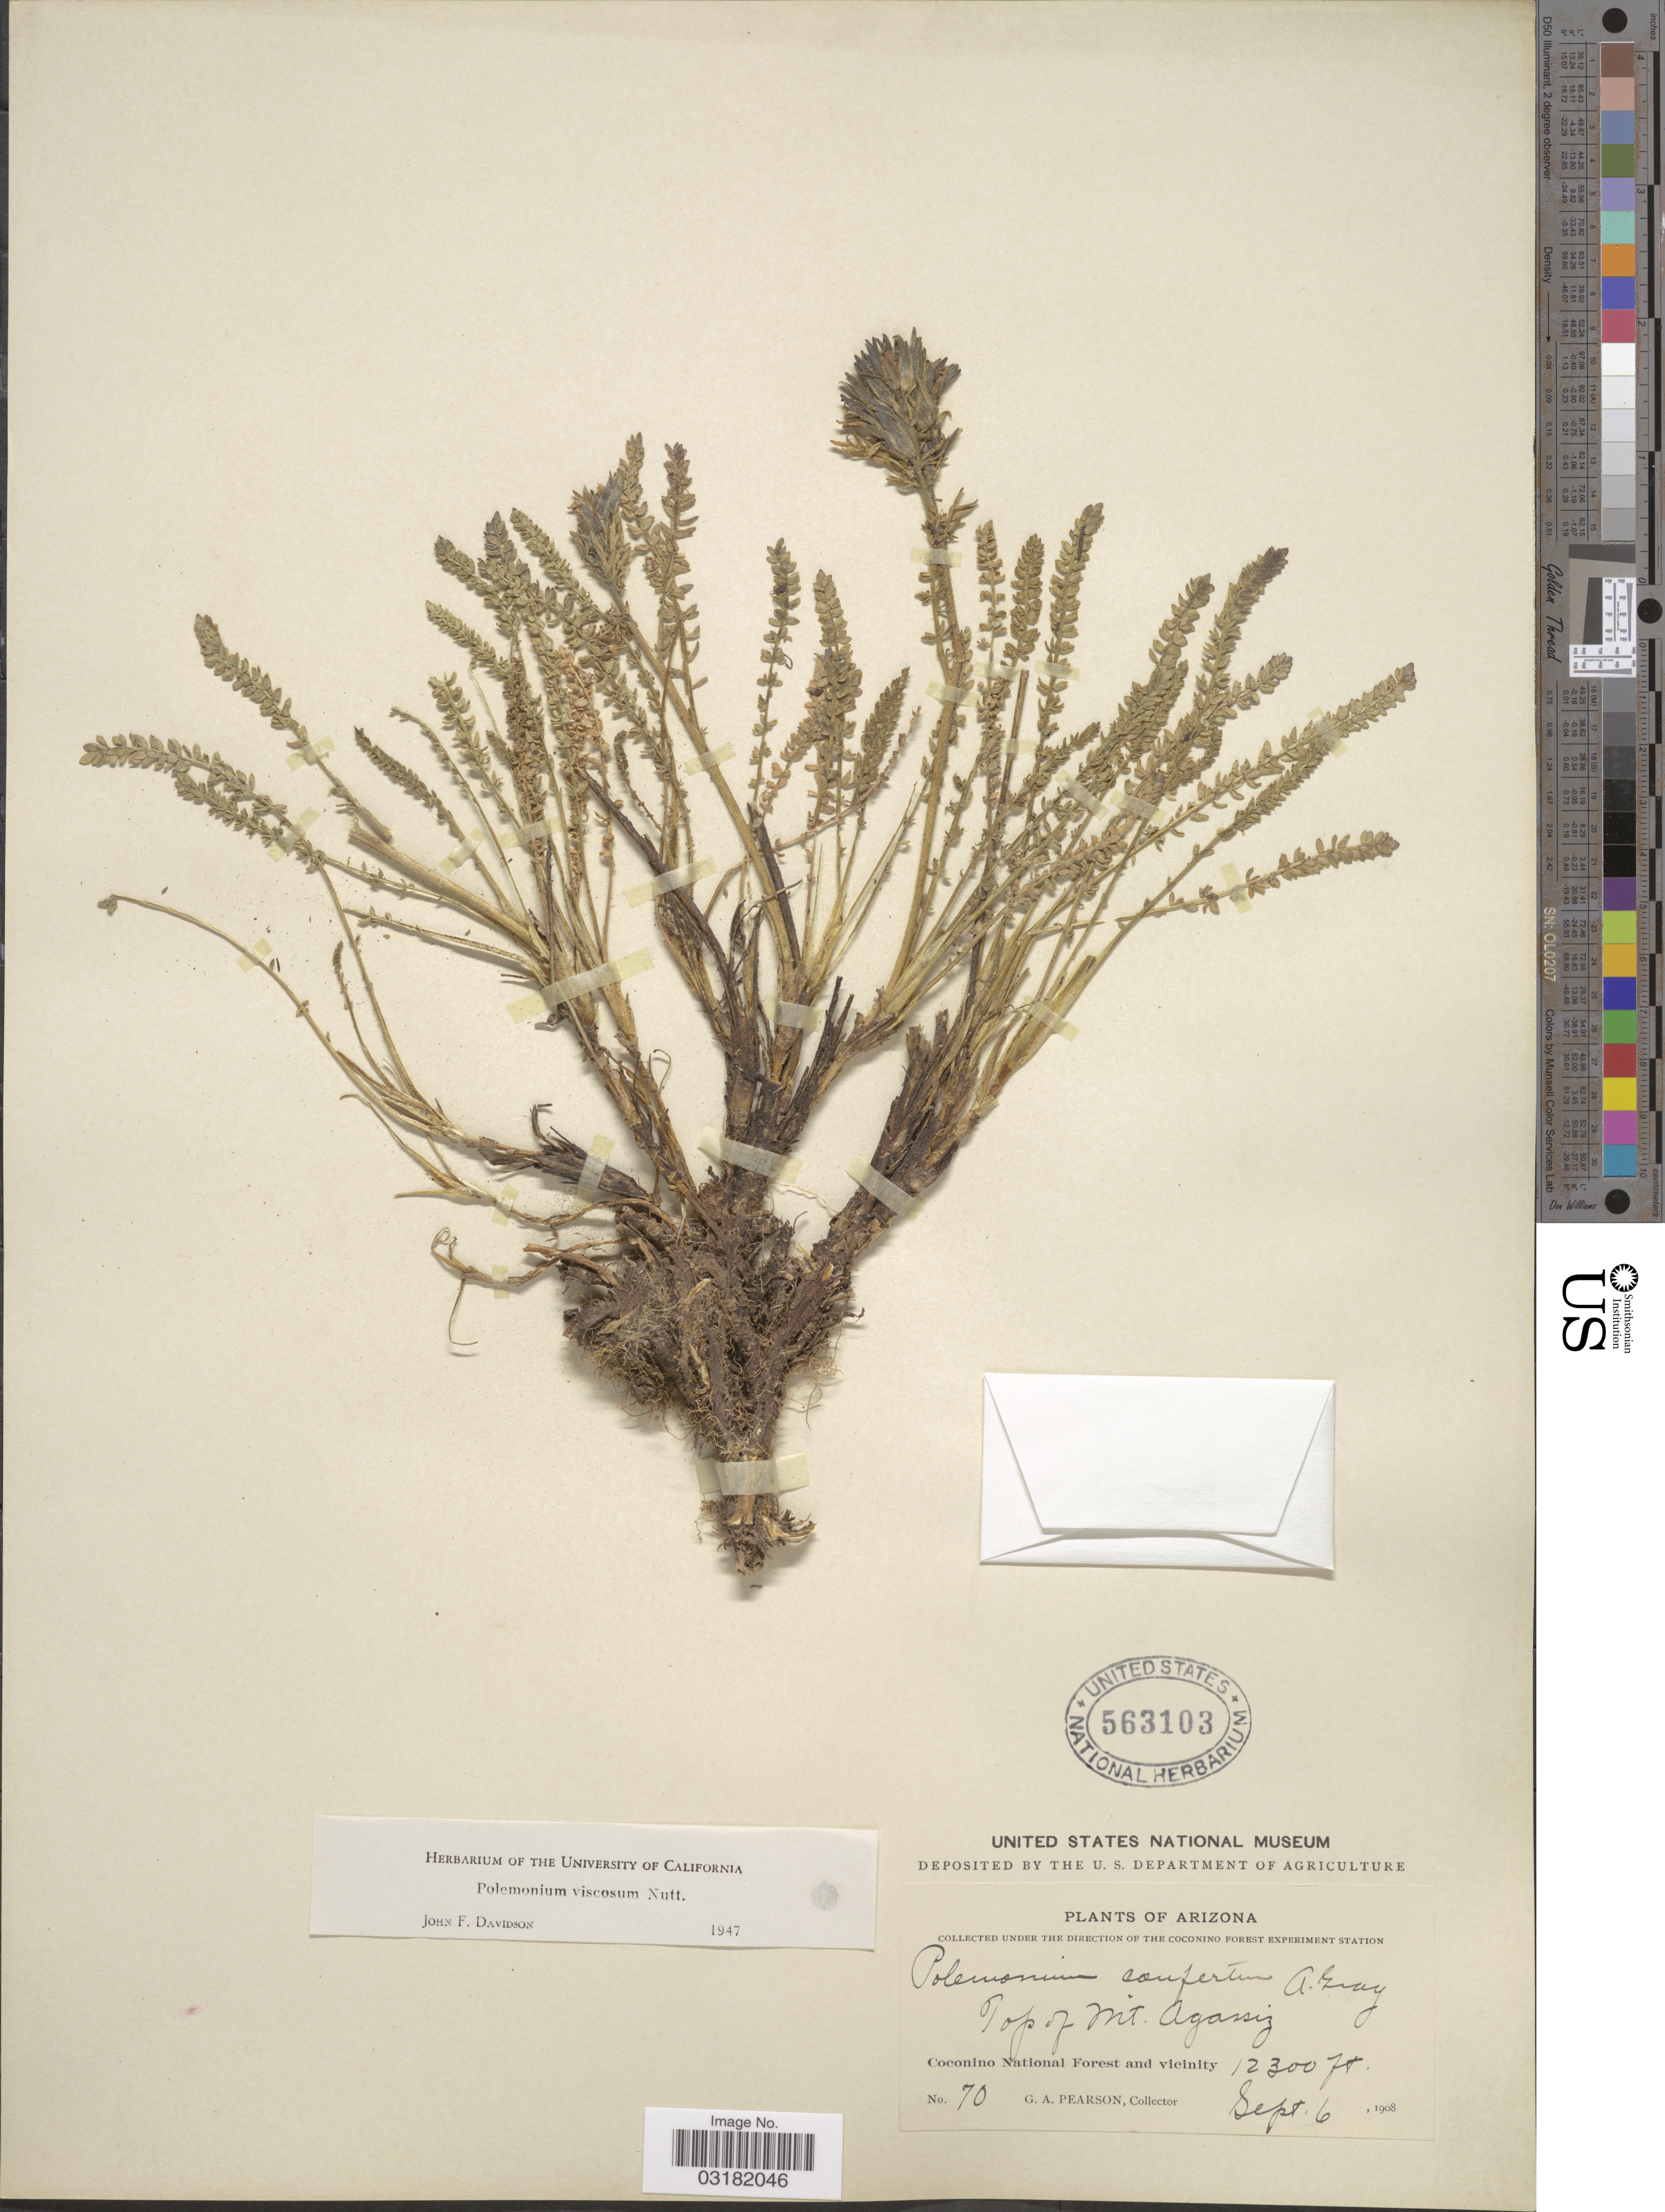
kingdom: Plantae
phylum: Tracheophyta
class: Magnoliopsida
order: Ericales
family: Polemoniaceae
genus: Polemonium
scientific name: Polemonium viscosum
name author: Nutt.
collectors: G. Pearson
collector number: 70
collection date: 1908-09-06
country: United States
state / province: Arizona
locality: Top of Mt. Agassiz, Coconino National Forest and vicinity.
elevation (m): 3749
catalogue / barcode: US 563103